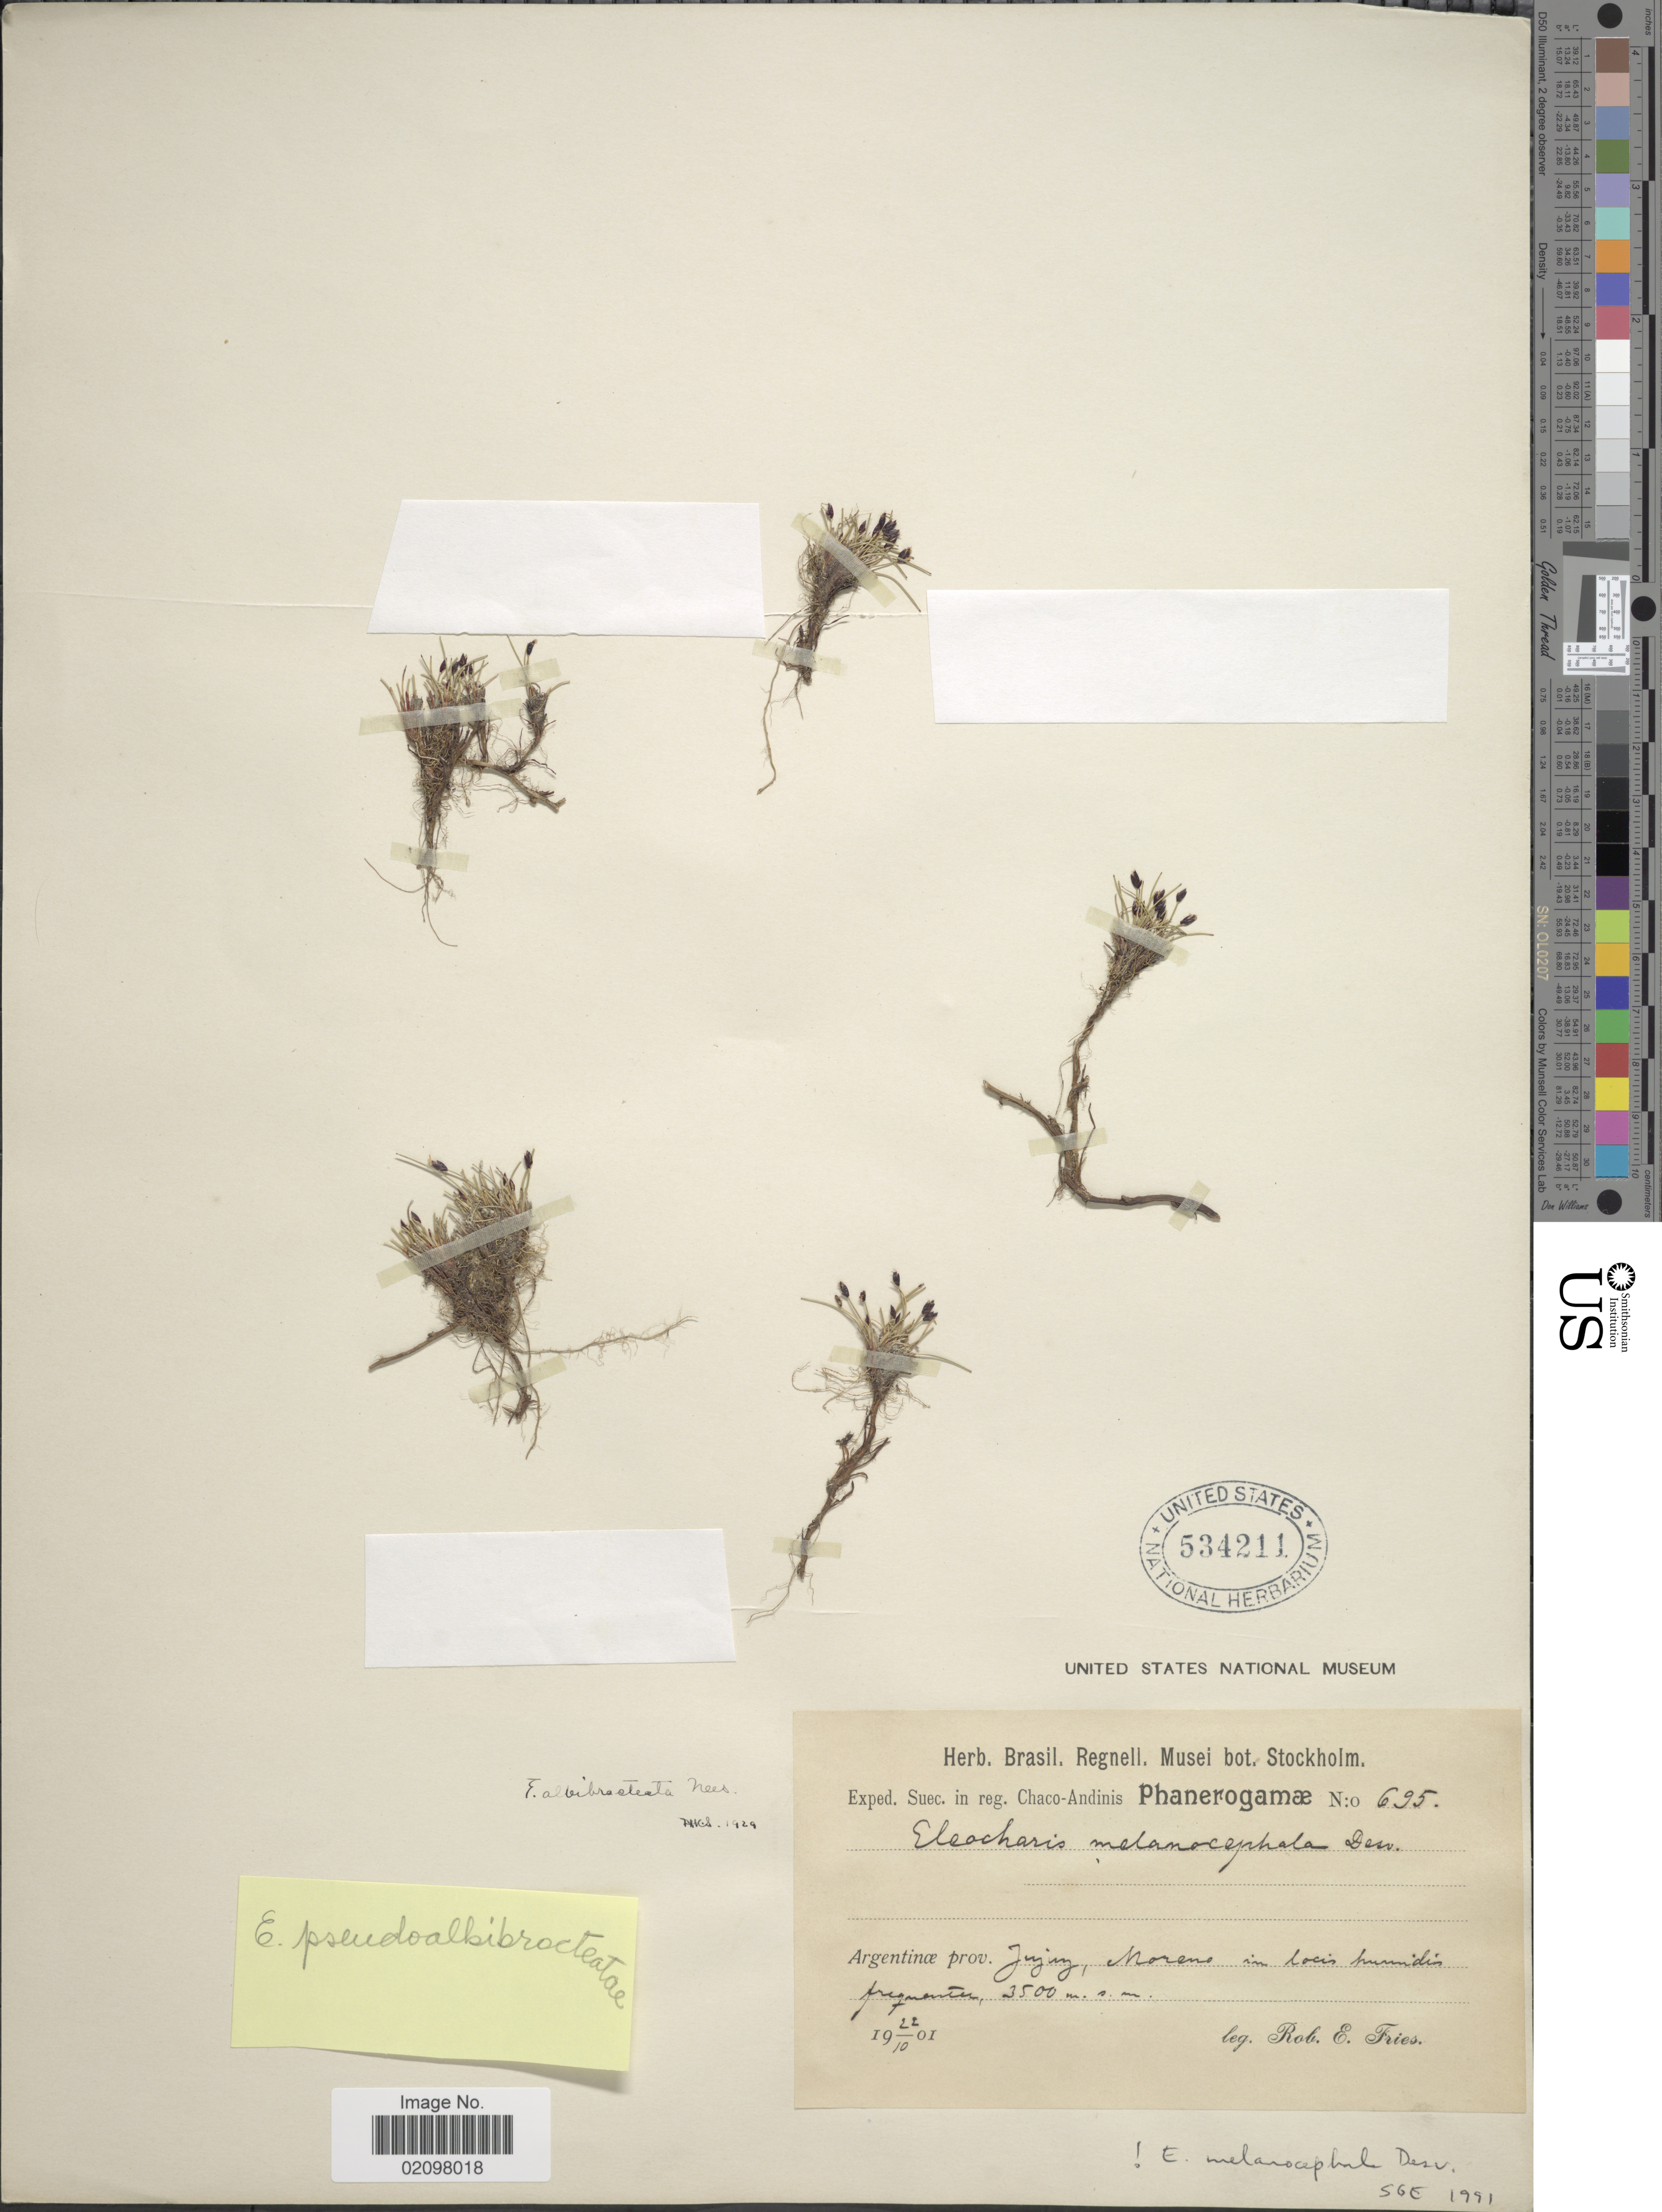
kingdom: Plantae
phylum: Tracheophyta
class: Liliopsida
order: Poales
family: Cyperaceae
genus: Eleocharis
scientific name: Eleocharis albibracteata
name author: Nees & Meyen ex Kunth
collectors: R. E. Fries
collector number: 695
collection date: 1901-10-22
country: Argentina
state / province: Jujuy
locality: Suec. in reg. Chaco-Andinis Phanerogamæ, moreno in locis humidis frequentier.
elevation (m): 3500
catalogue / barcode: US 534211